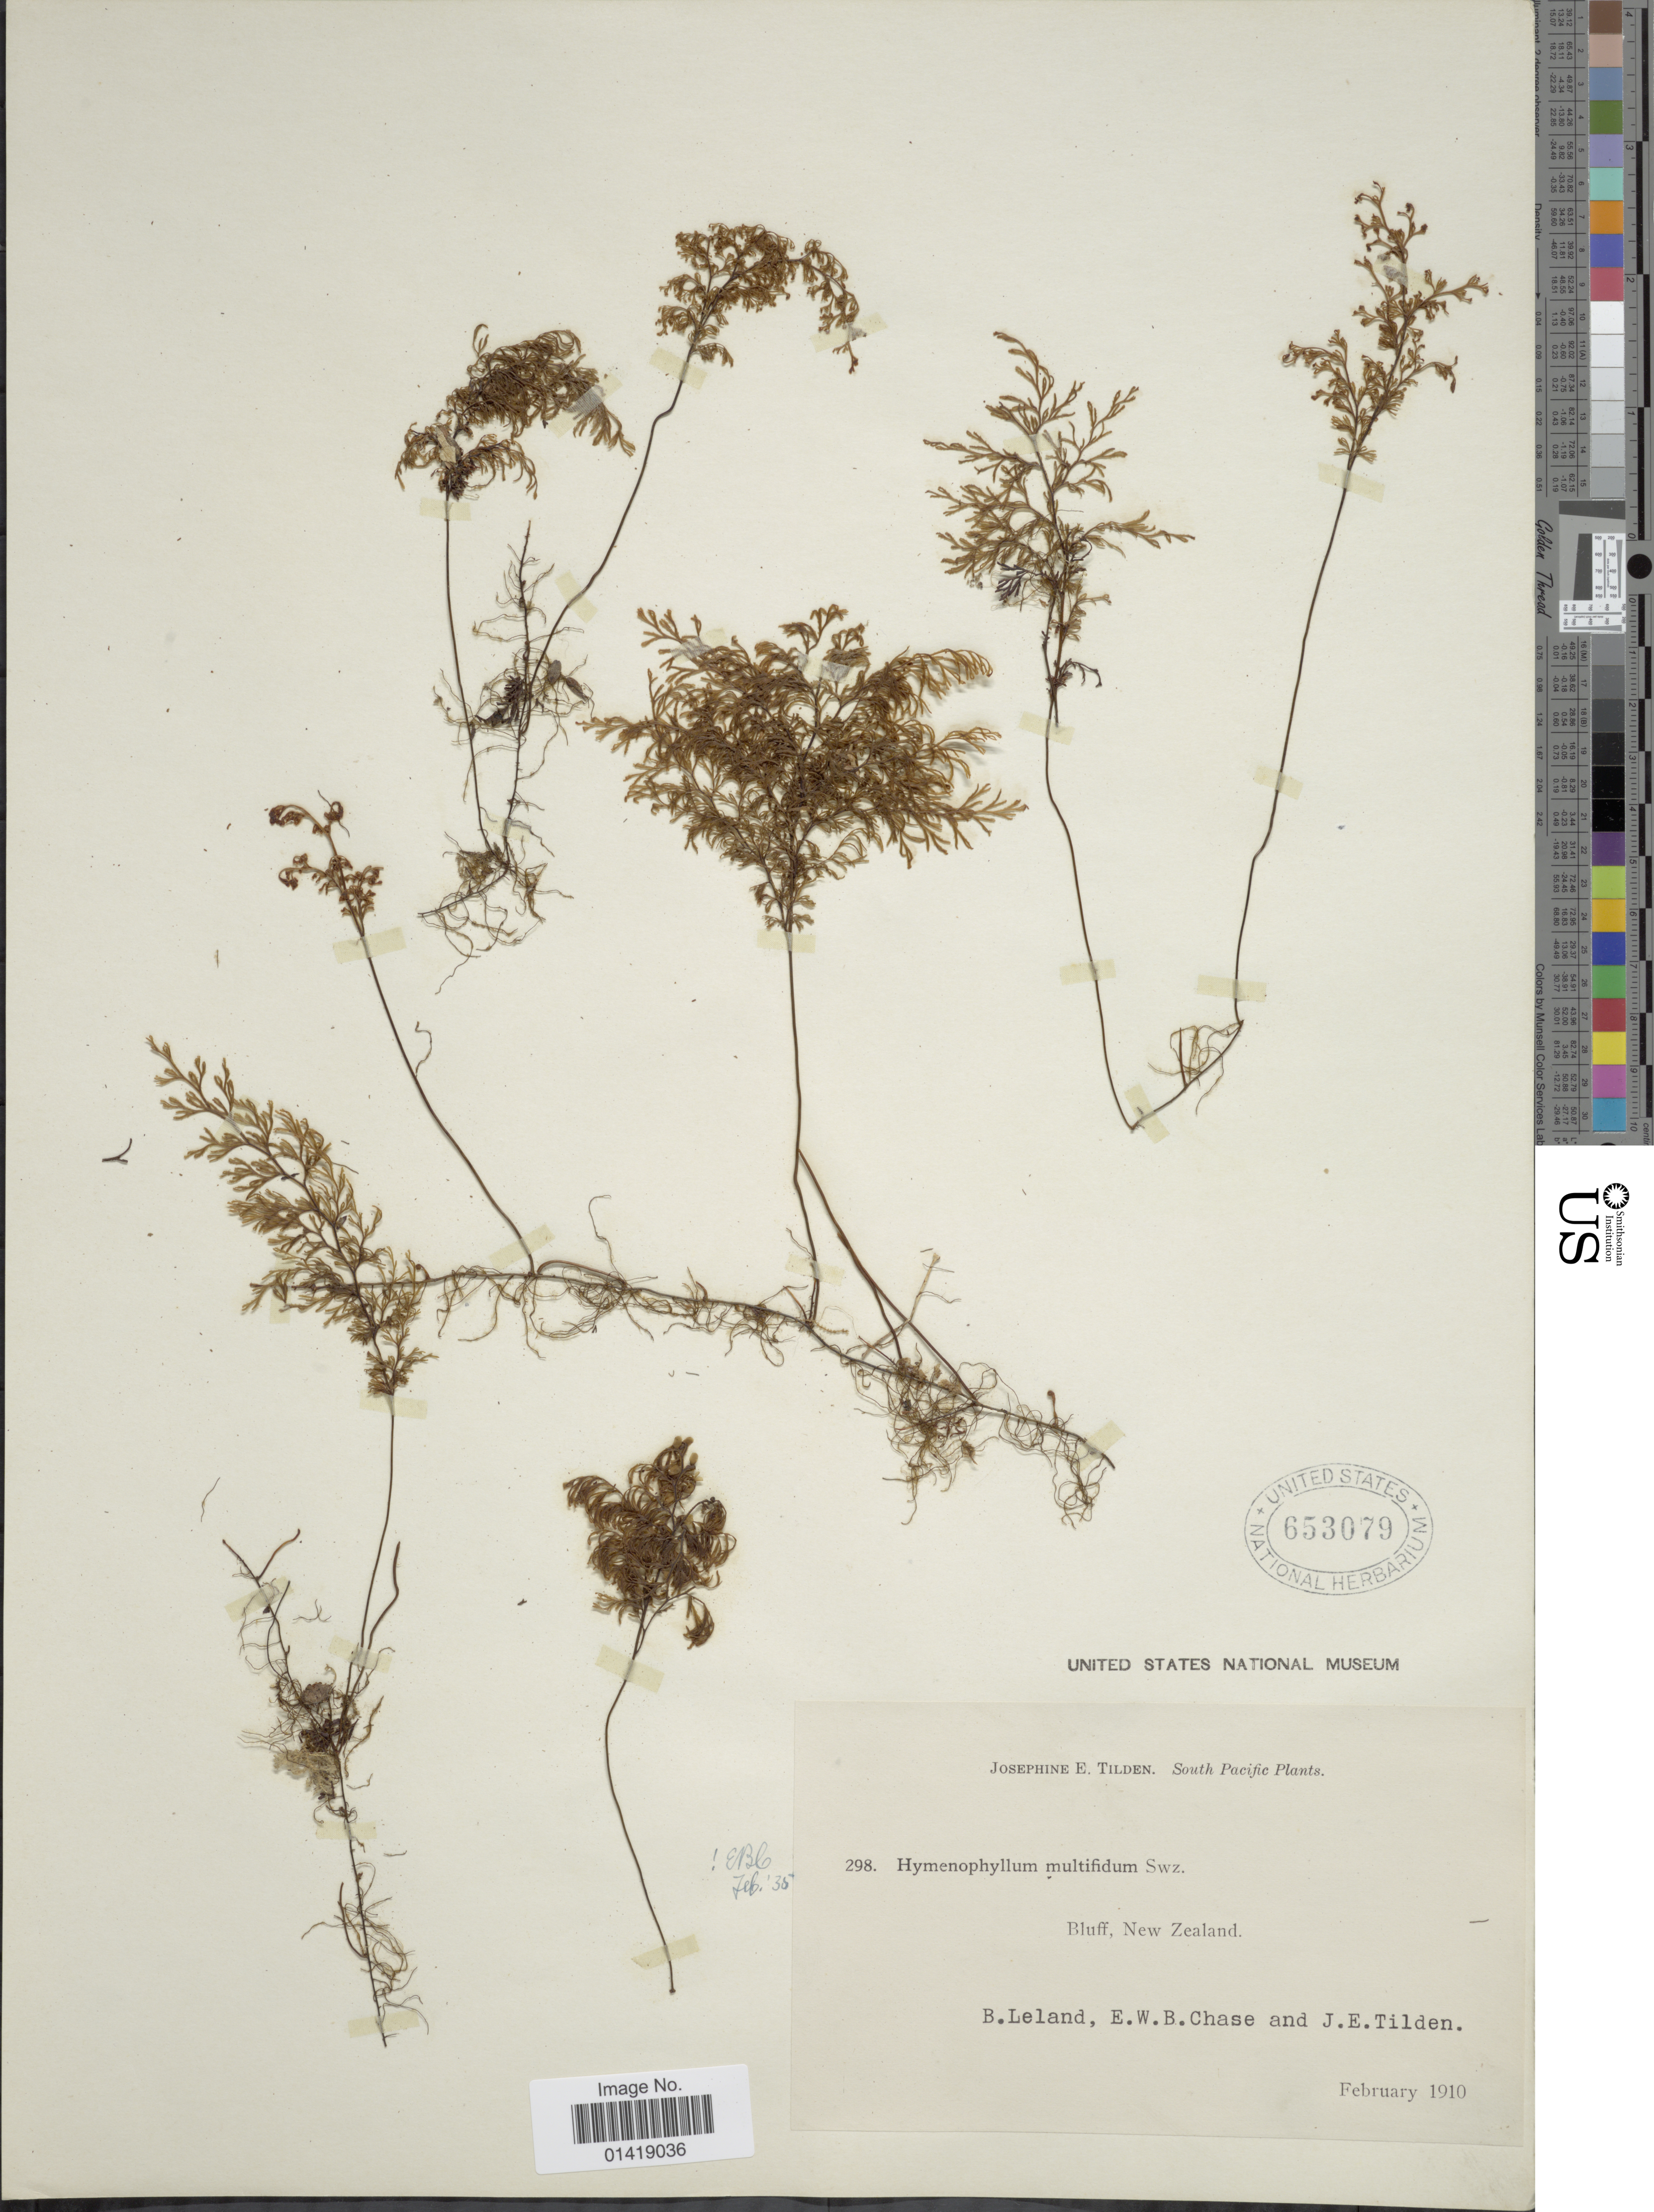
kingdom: Plantae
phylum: Tracheophyta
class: Polypodiopsida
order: Hymenophyllales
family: Hymenophyllaceae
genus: Hymenophyllum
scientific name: Hymenophyllum multifidum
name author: (G. Forst.) Sw.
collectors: B. Leland, E. W. Chase & J. E. Tilden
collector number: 298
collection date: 1910-02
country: New Zealand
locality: South Pacific, Bluff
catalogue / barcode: US 653079